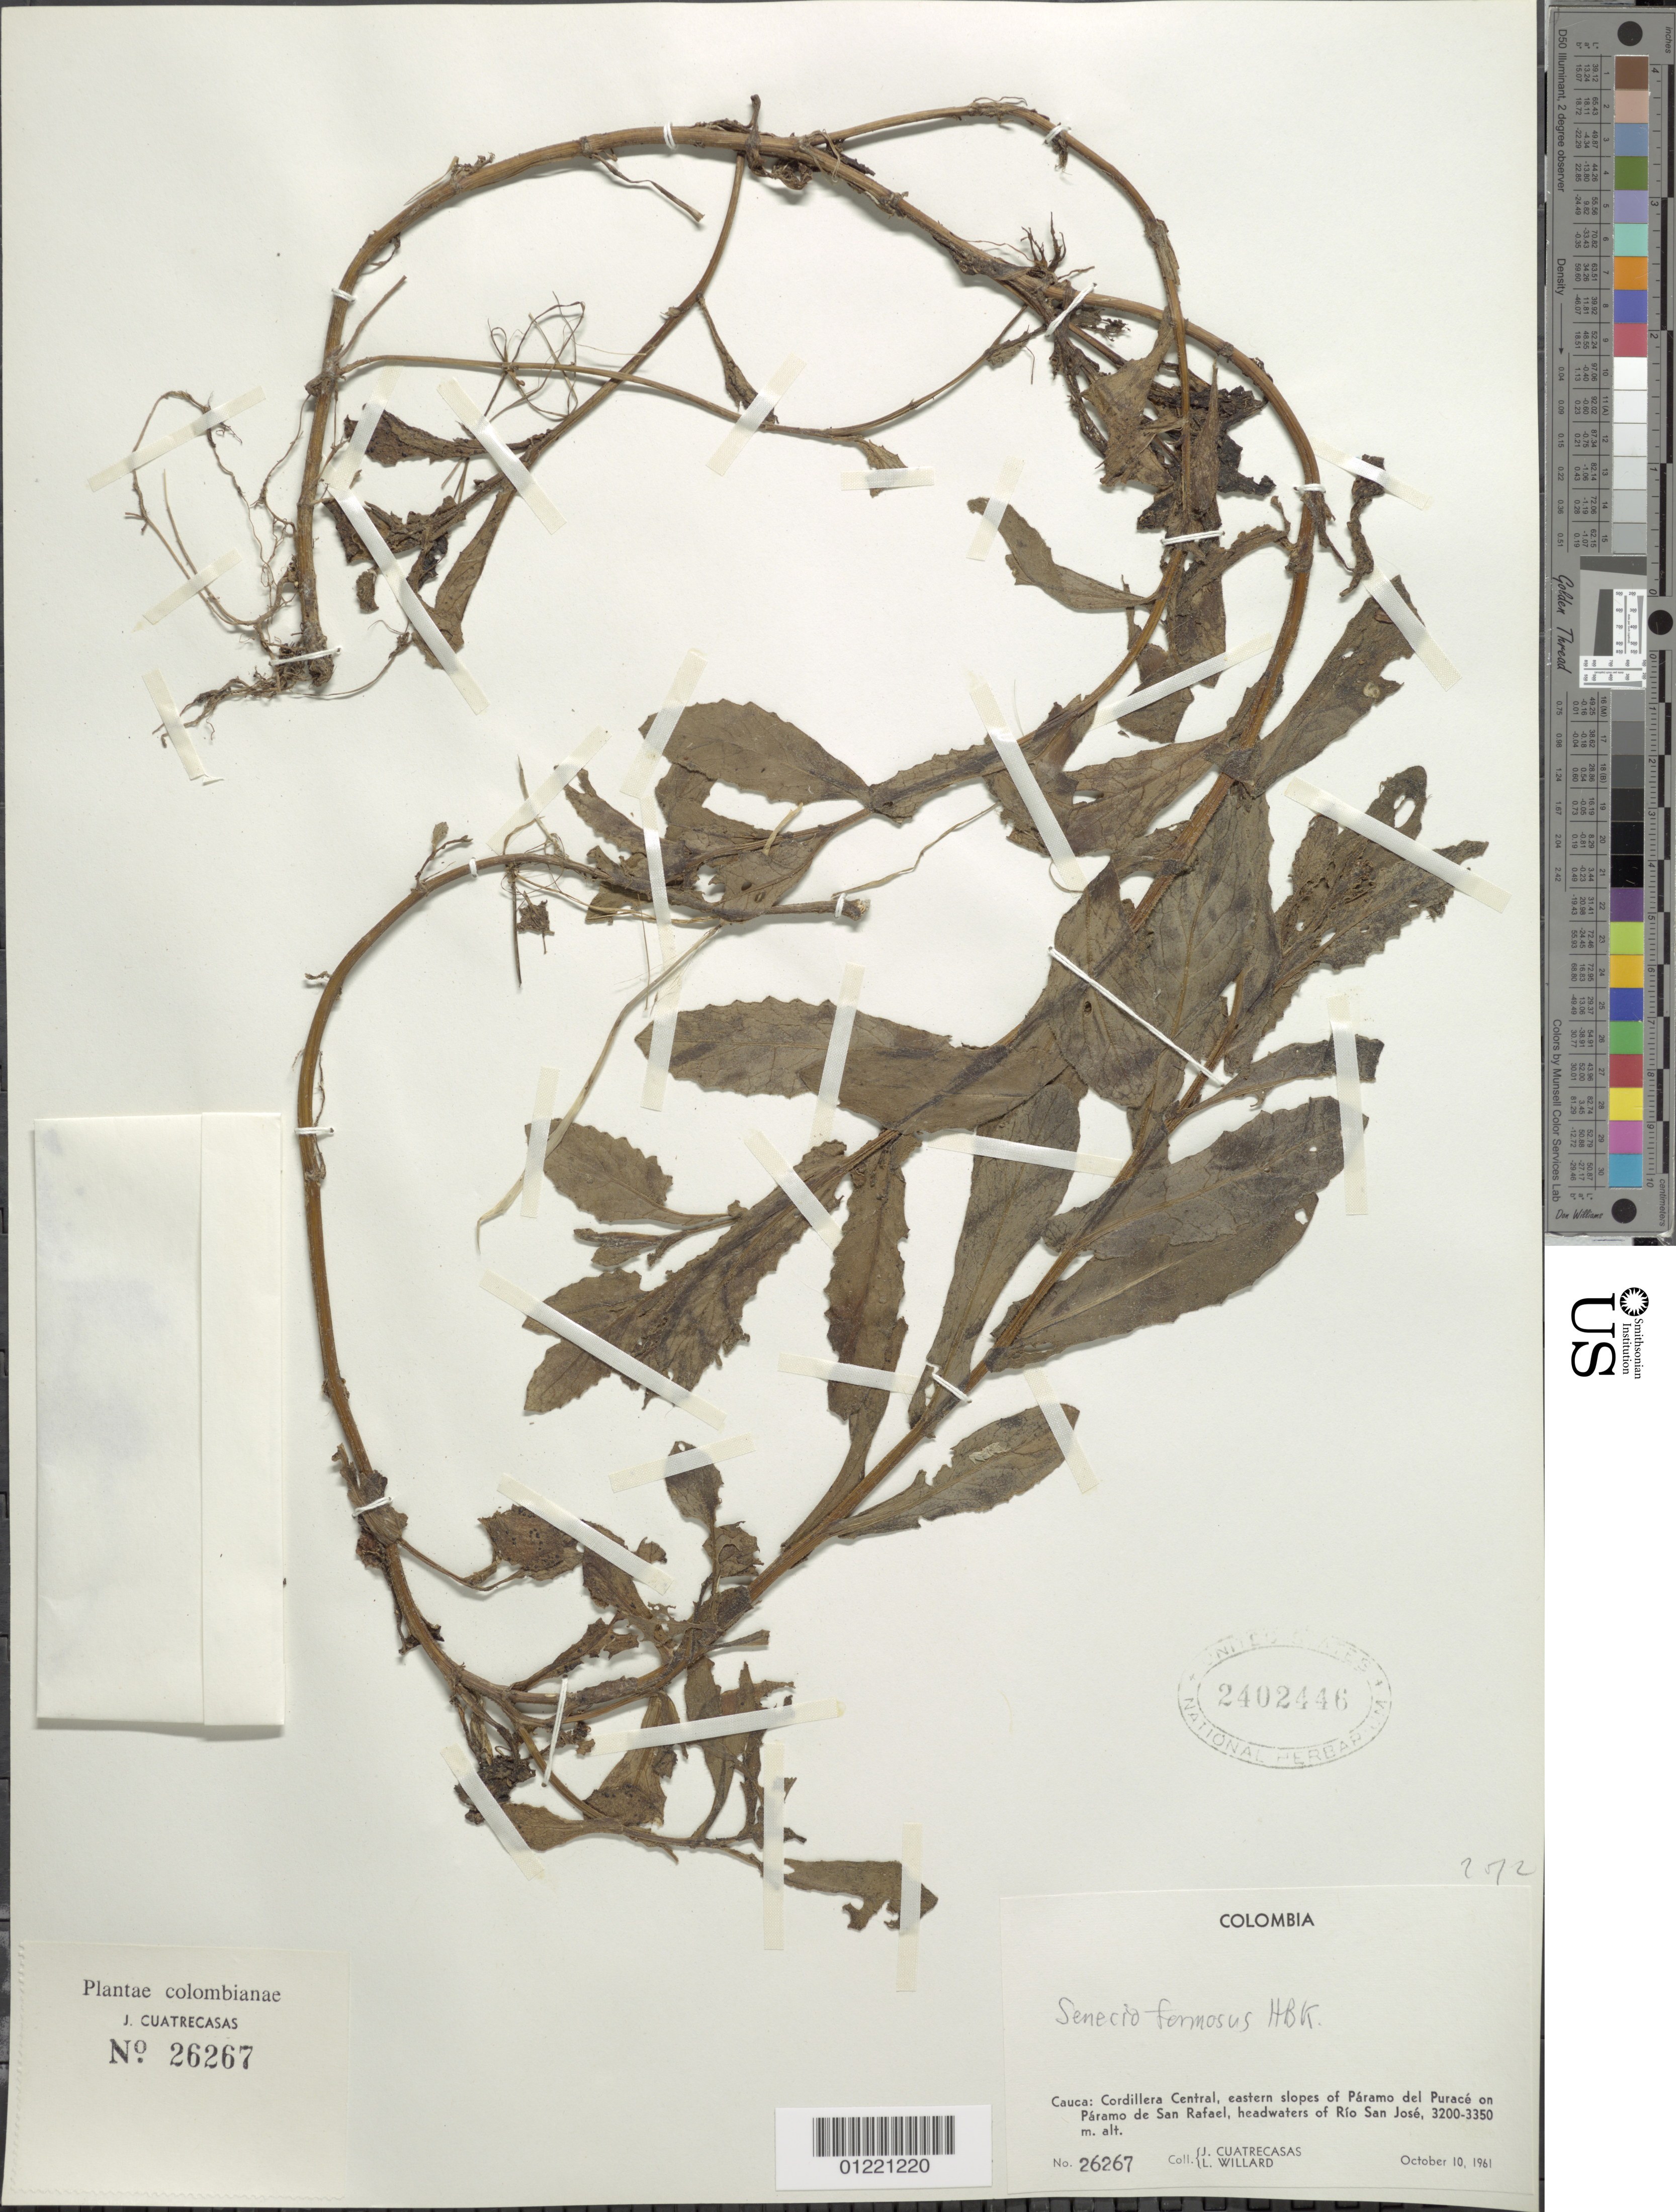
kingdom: Plantae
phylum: Tracheophyta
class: Magnoliopsida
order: Asterales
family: Asteraceae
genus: Senecio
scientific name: Senecio wedglacialis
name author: Cuatrec.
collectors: J. Cuatrecasas & L. Willard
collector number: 26267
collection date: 1961-10-10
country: Colombia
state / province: Cauca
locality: Cordillera Central, eastern slopes of Páramo del Purace on Páramo de San Rafael, headwaters of Río San José.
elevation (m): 3200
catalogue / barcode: US 2402446